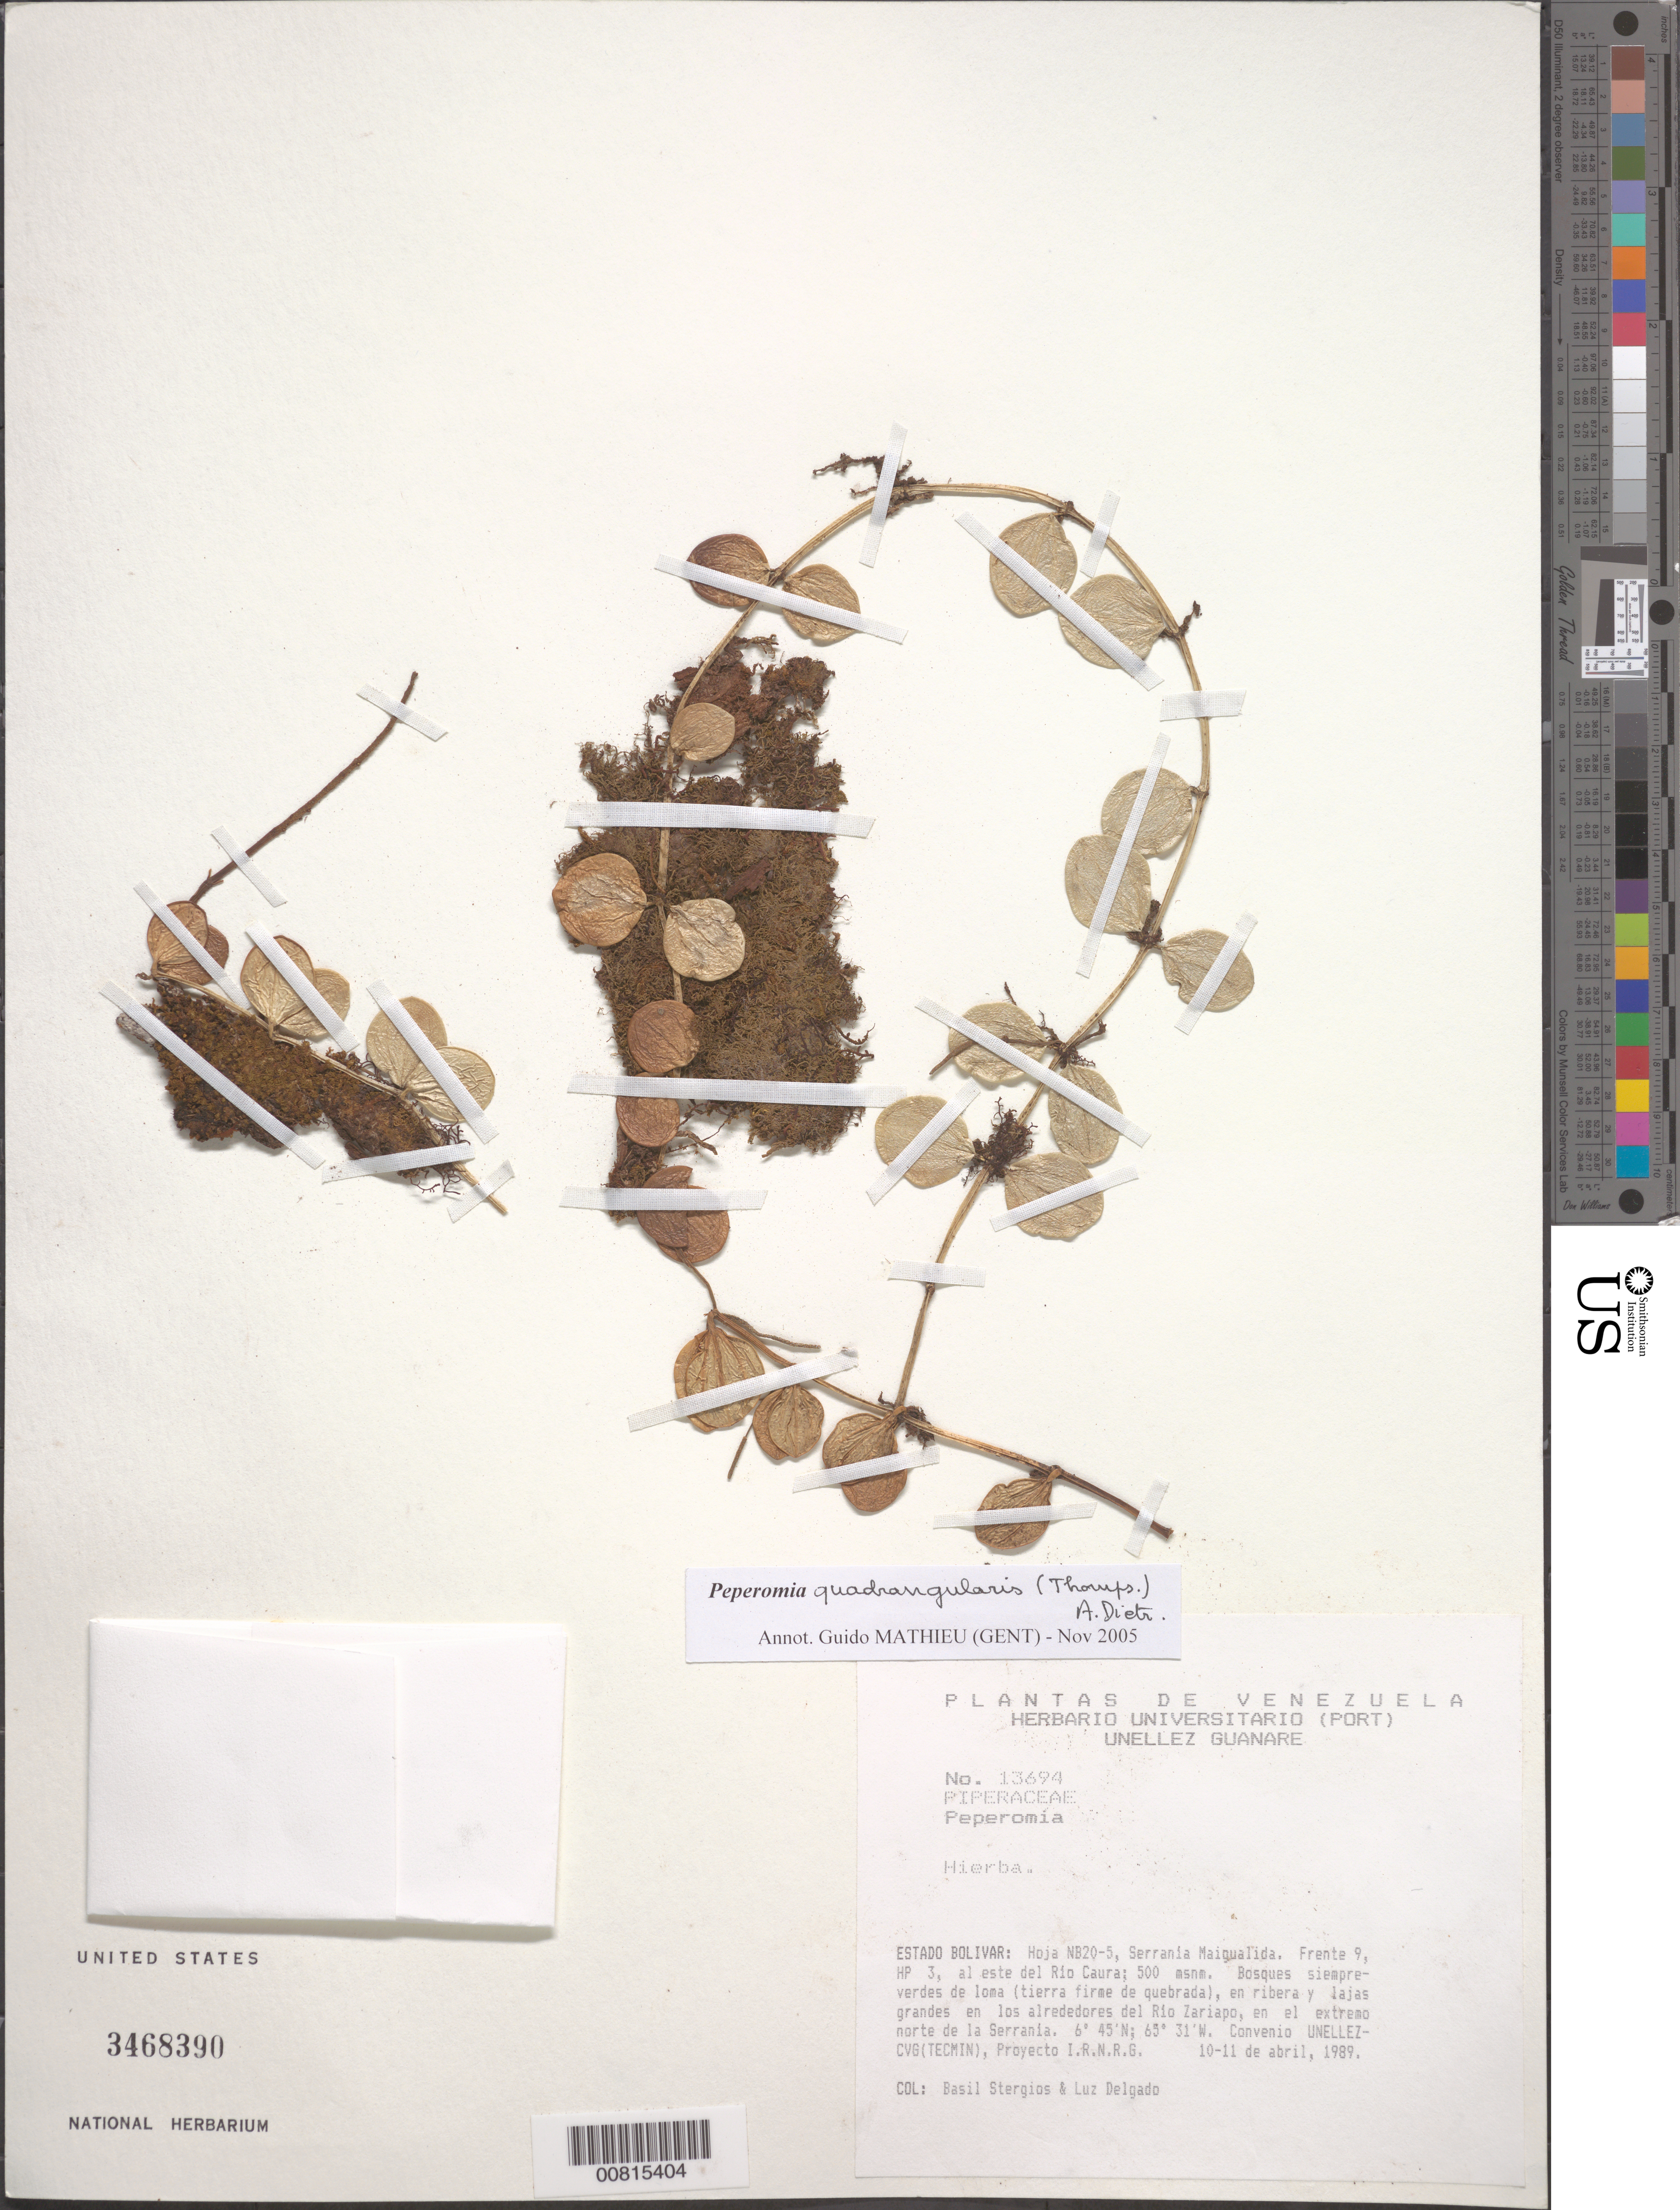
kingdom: Plantae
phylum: Tracheophyta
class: Magnoliopsida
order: Piperales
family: Piperaceae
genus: Peperomia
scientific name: Peperomia quadrangularis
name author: (J.V. Thomps.) A. Dietr.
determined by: Mathieu, Guido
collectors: B. G. Stergios & L. Delgado V.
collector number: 13694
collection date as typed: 10-Apr-89 to 11-Apr-89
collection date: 1989-04-10/1989-04-11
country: Venezuela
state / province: Bolívar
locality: Serrania Maigualida, E del río Caura, alrededores del río Zariapo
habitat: Bosques siempre-verdes de loma (tierra firme de quebrada), en ribera y lajas grandesen los alrededores del río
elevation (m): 500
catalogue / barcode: US 3468390